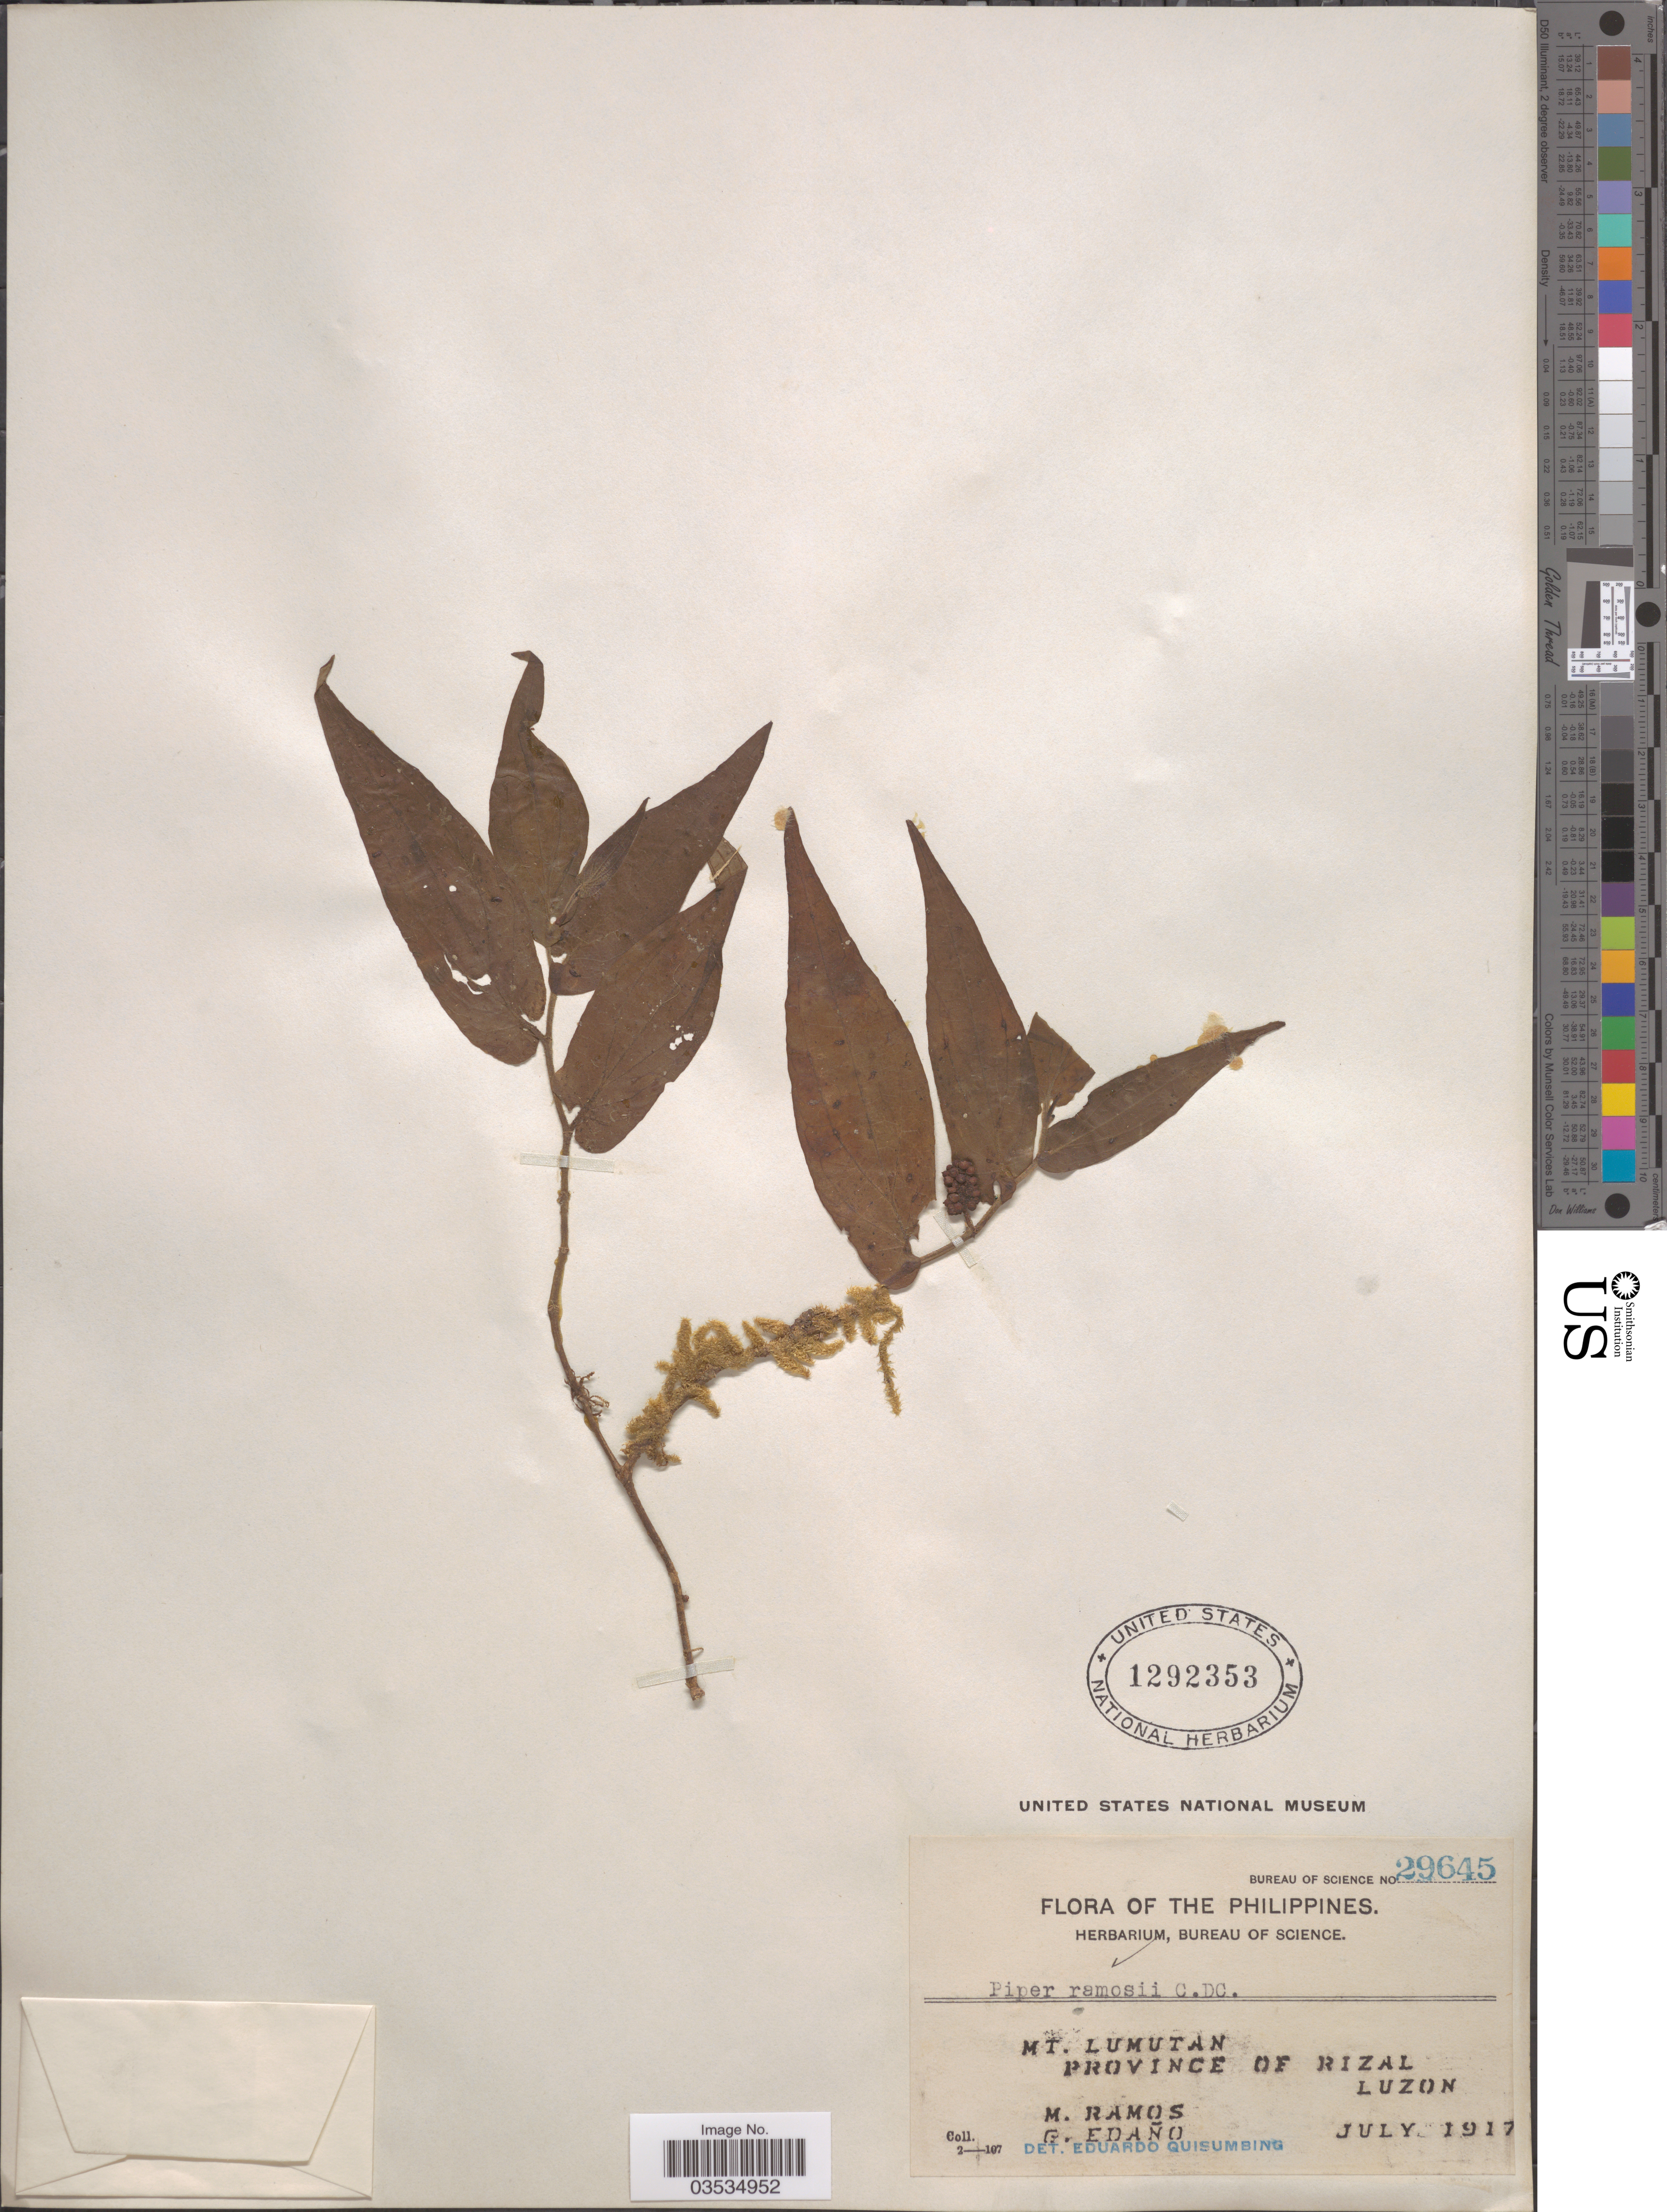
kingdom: Plantae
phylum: Tracheophyta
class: Magnoliopsida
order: Piperales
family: Piperaceae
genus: Piper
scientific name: Piper ramosii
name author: C. DC.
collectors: M. Ramos & G. Edaño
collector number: Bureau of Science 29645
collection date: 1917-07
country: Philippines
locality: Mt. Lumutan. Province of Rizal. Luzon.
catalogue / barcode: US 1292353